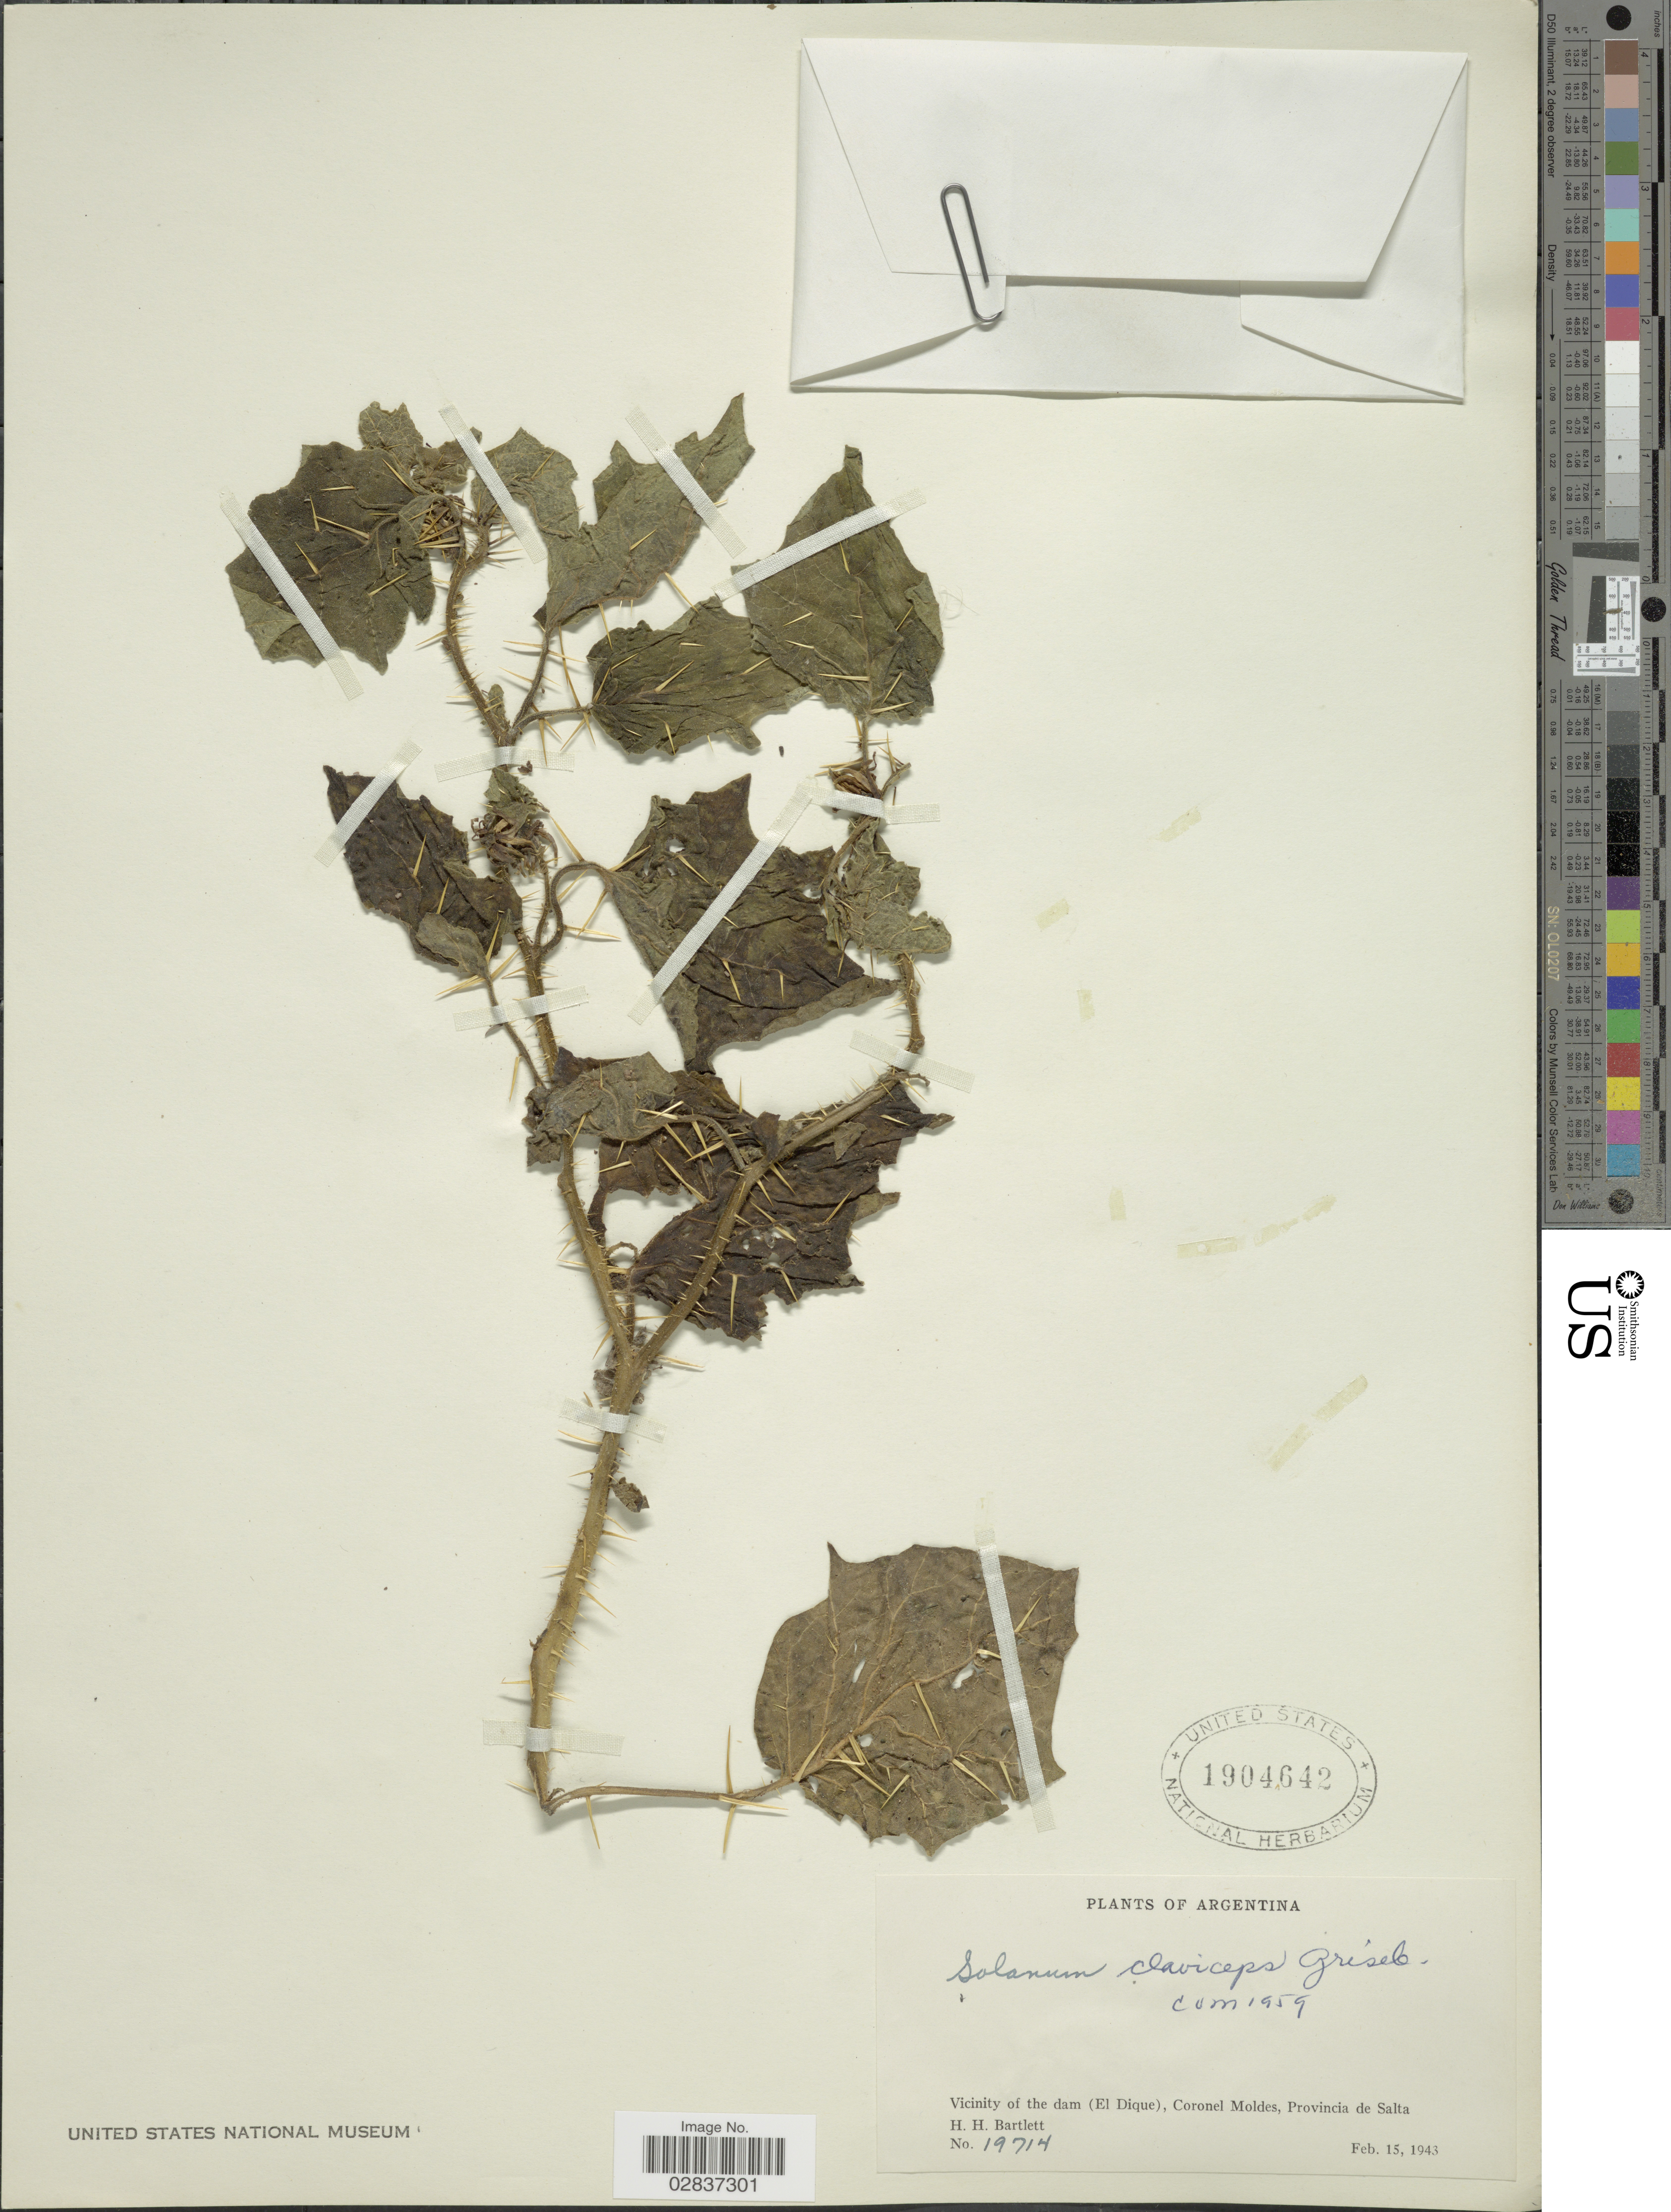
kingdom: Plantae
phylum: Tracheophyta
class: Magnoliopsida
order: Solanales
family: Solanaceae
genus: Solanum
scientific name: Solanum claviceps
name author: Griseb.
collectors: H. H. Bartlett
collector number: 19714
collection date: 1943-02-15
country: Argentina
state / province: Salta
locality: Vicinity of the dam (El Dique), Coronel Moldes, Provincia de Salta.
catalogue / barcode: US 1904642